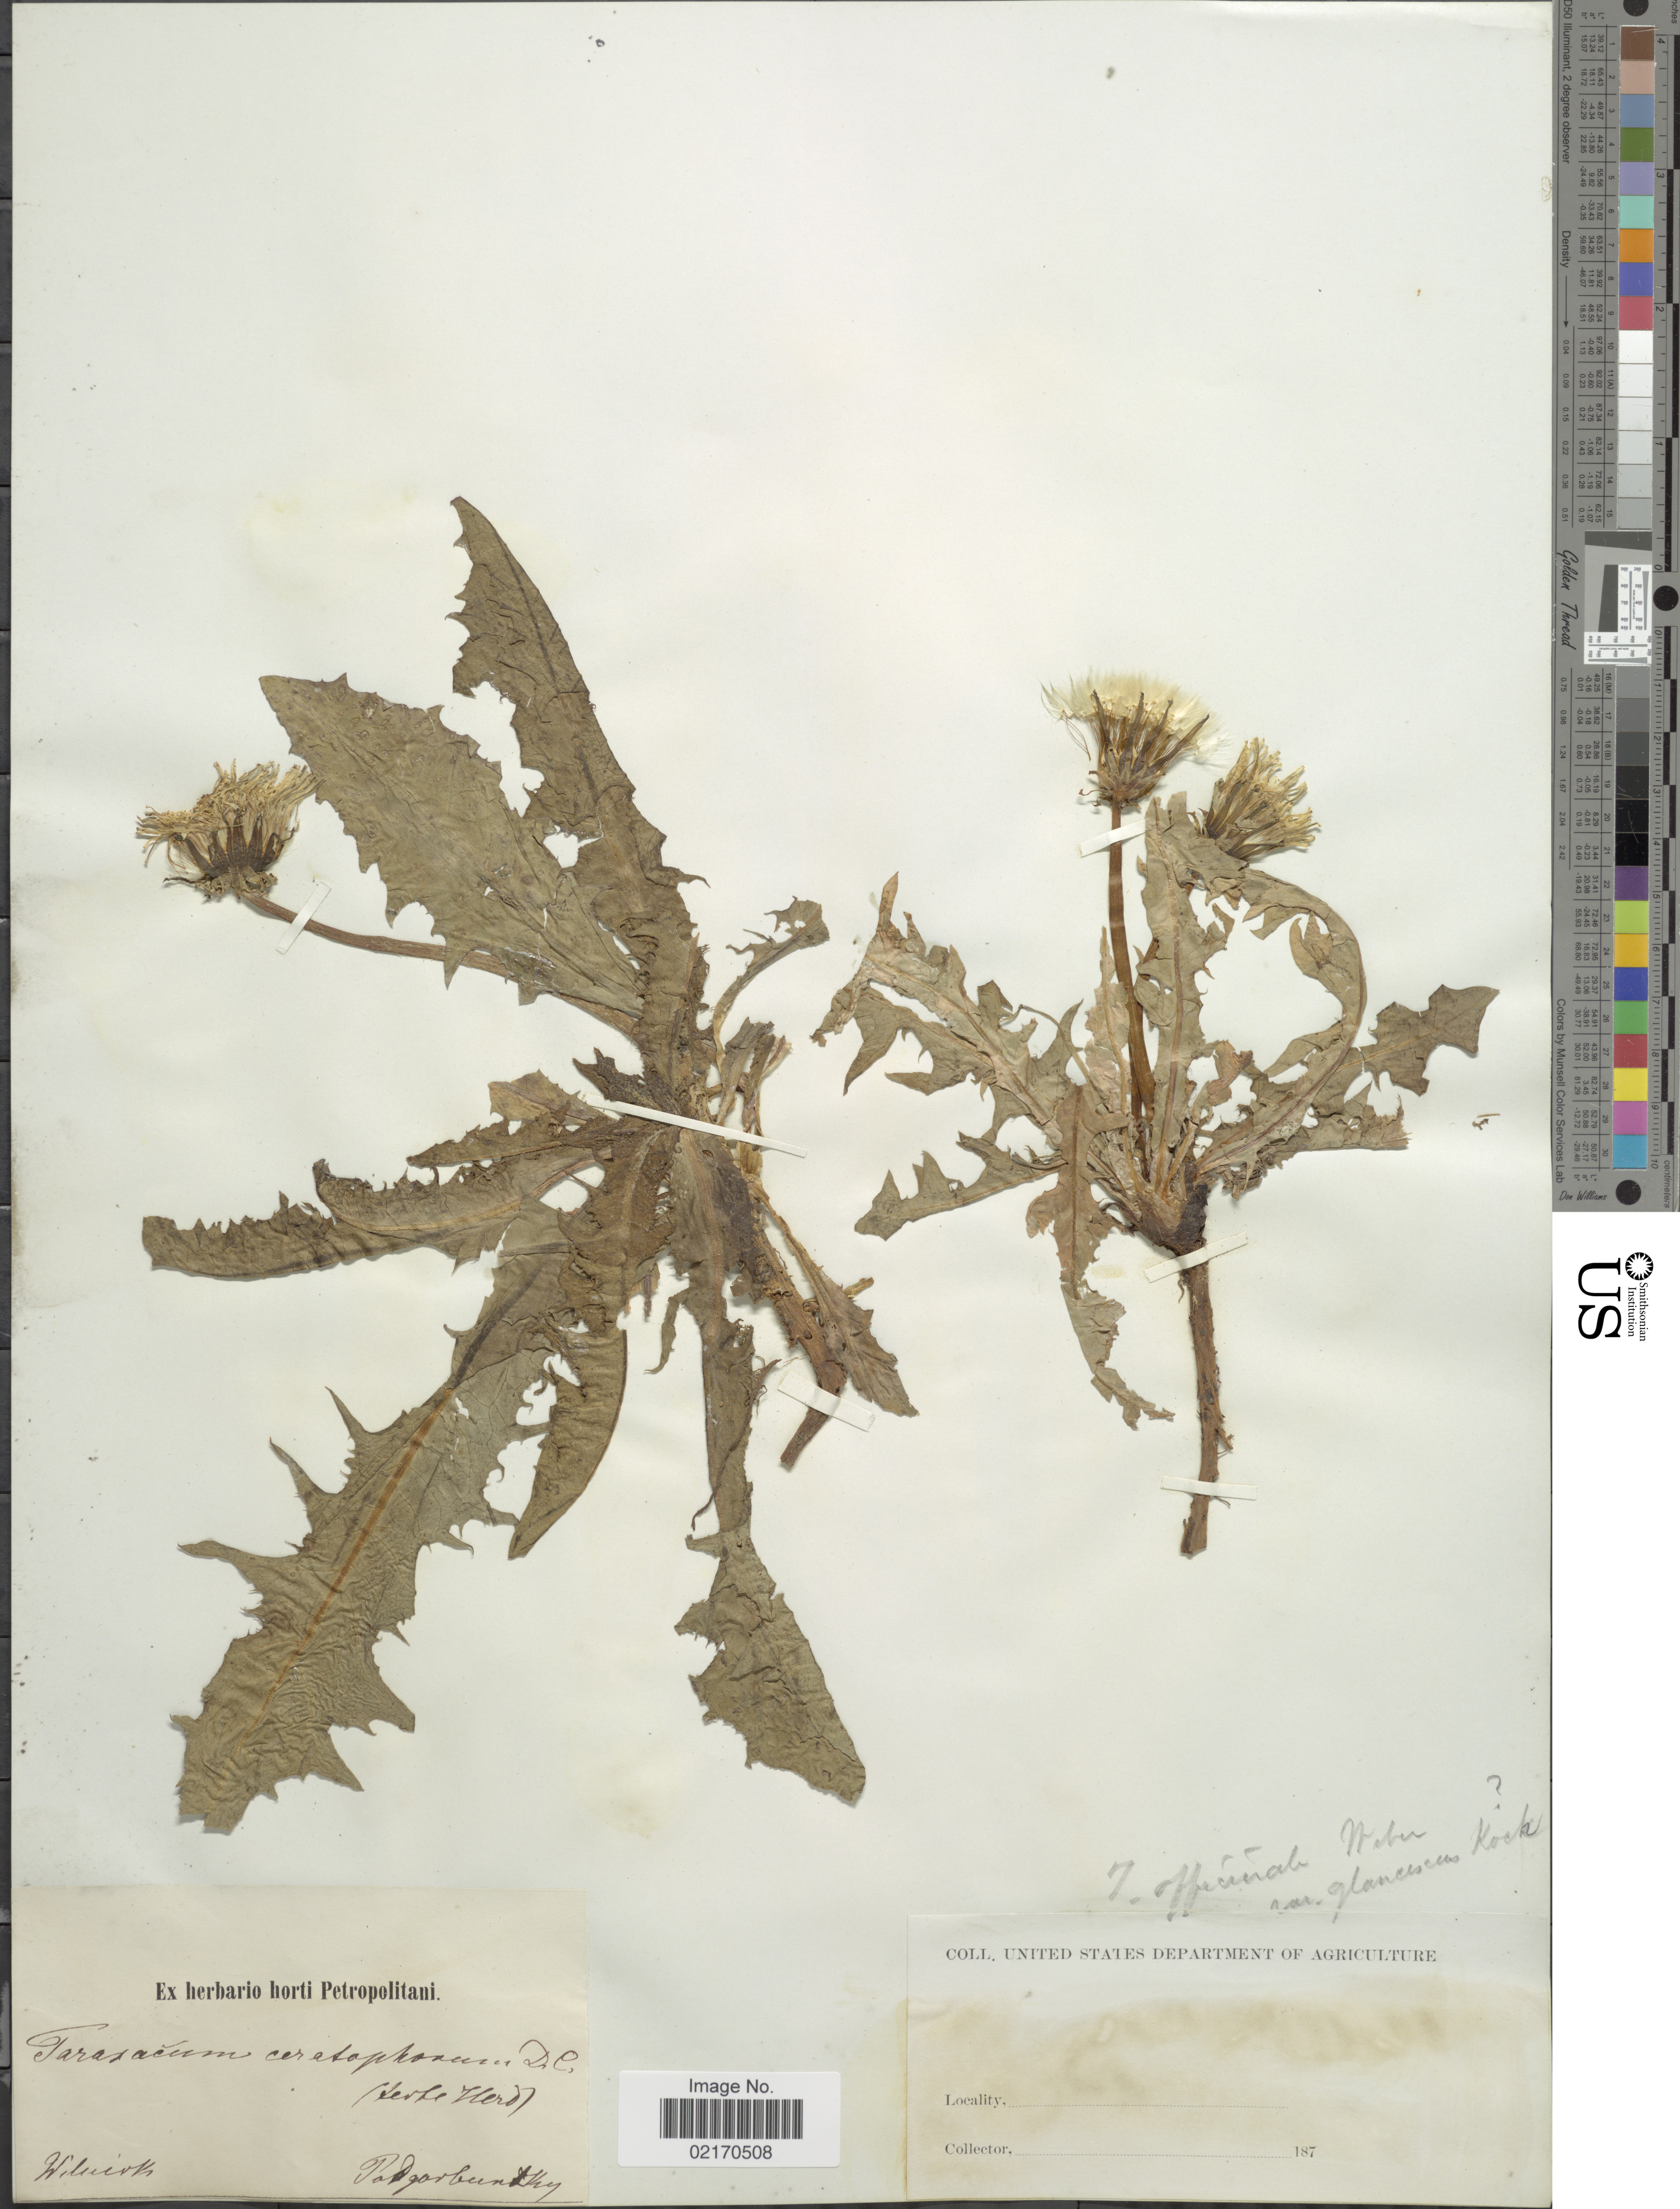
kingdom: Plantae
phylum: Tracheophyta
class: Magnoliopsida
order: Asterales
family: Asteraceae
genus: Taraxacum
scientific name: Taraxacum officinale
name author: G.H. Weber ex F.H. Wigg.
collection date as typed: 187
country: Czechia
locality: Wilwirth. [interpreted]